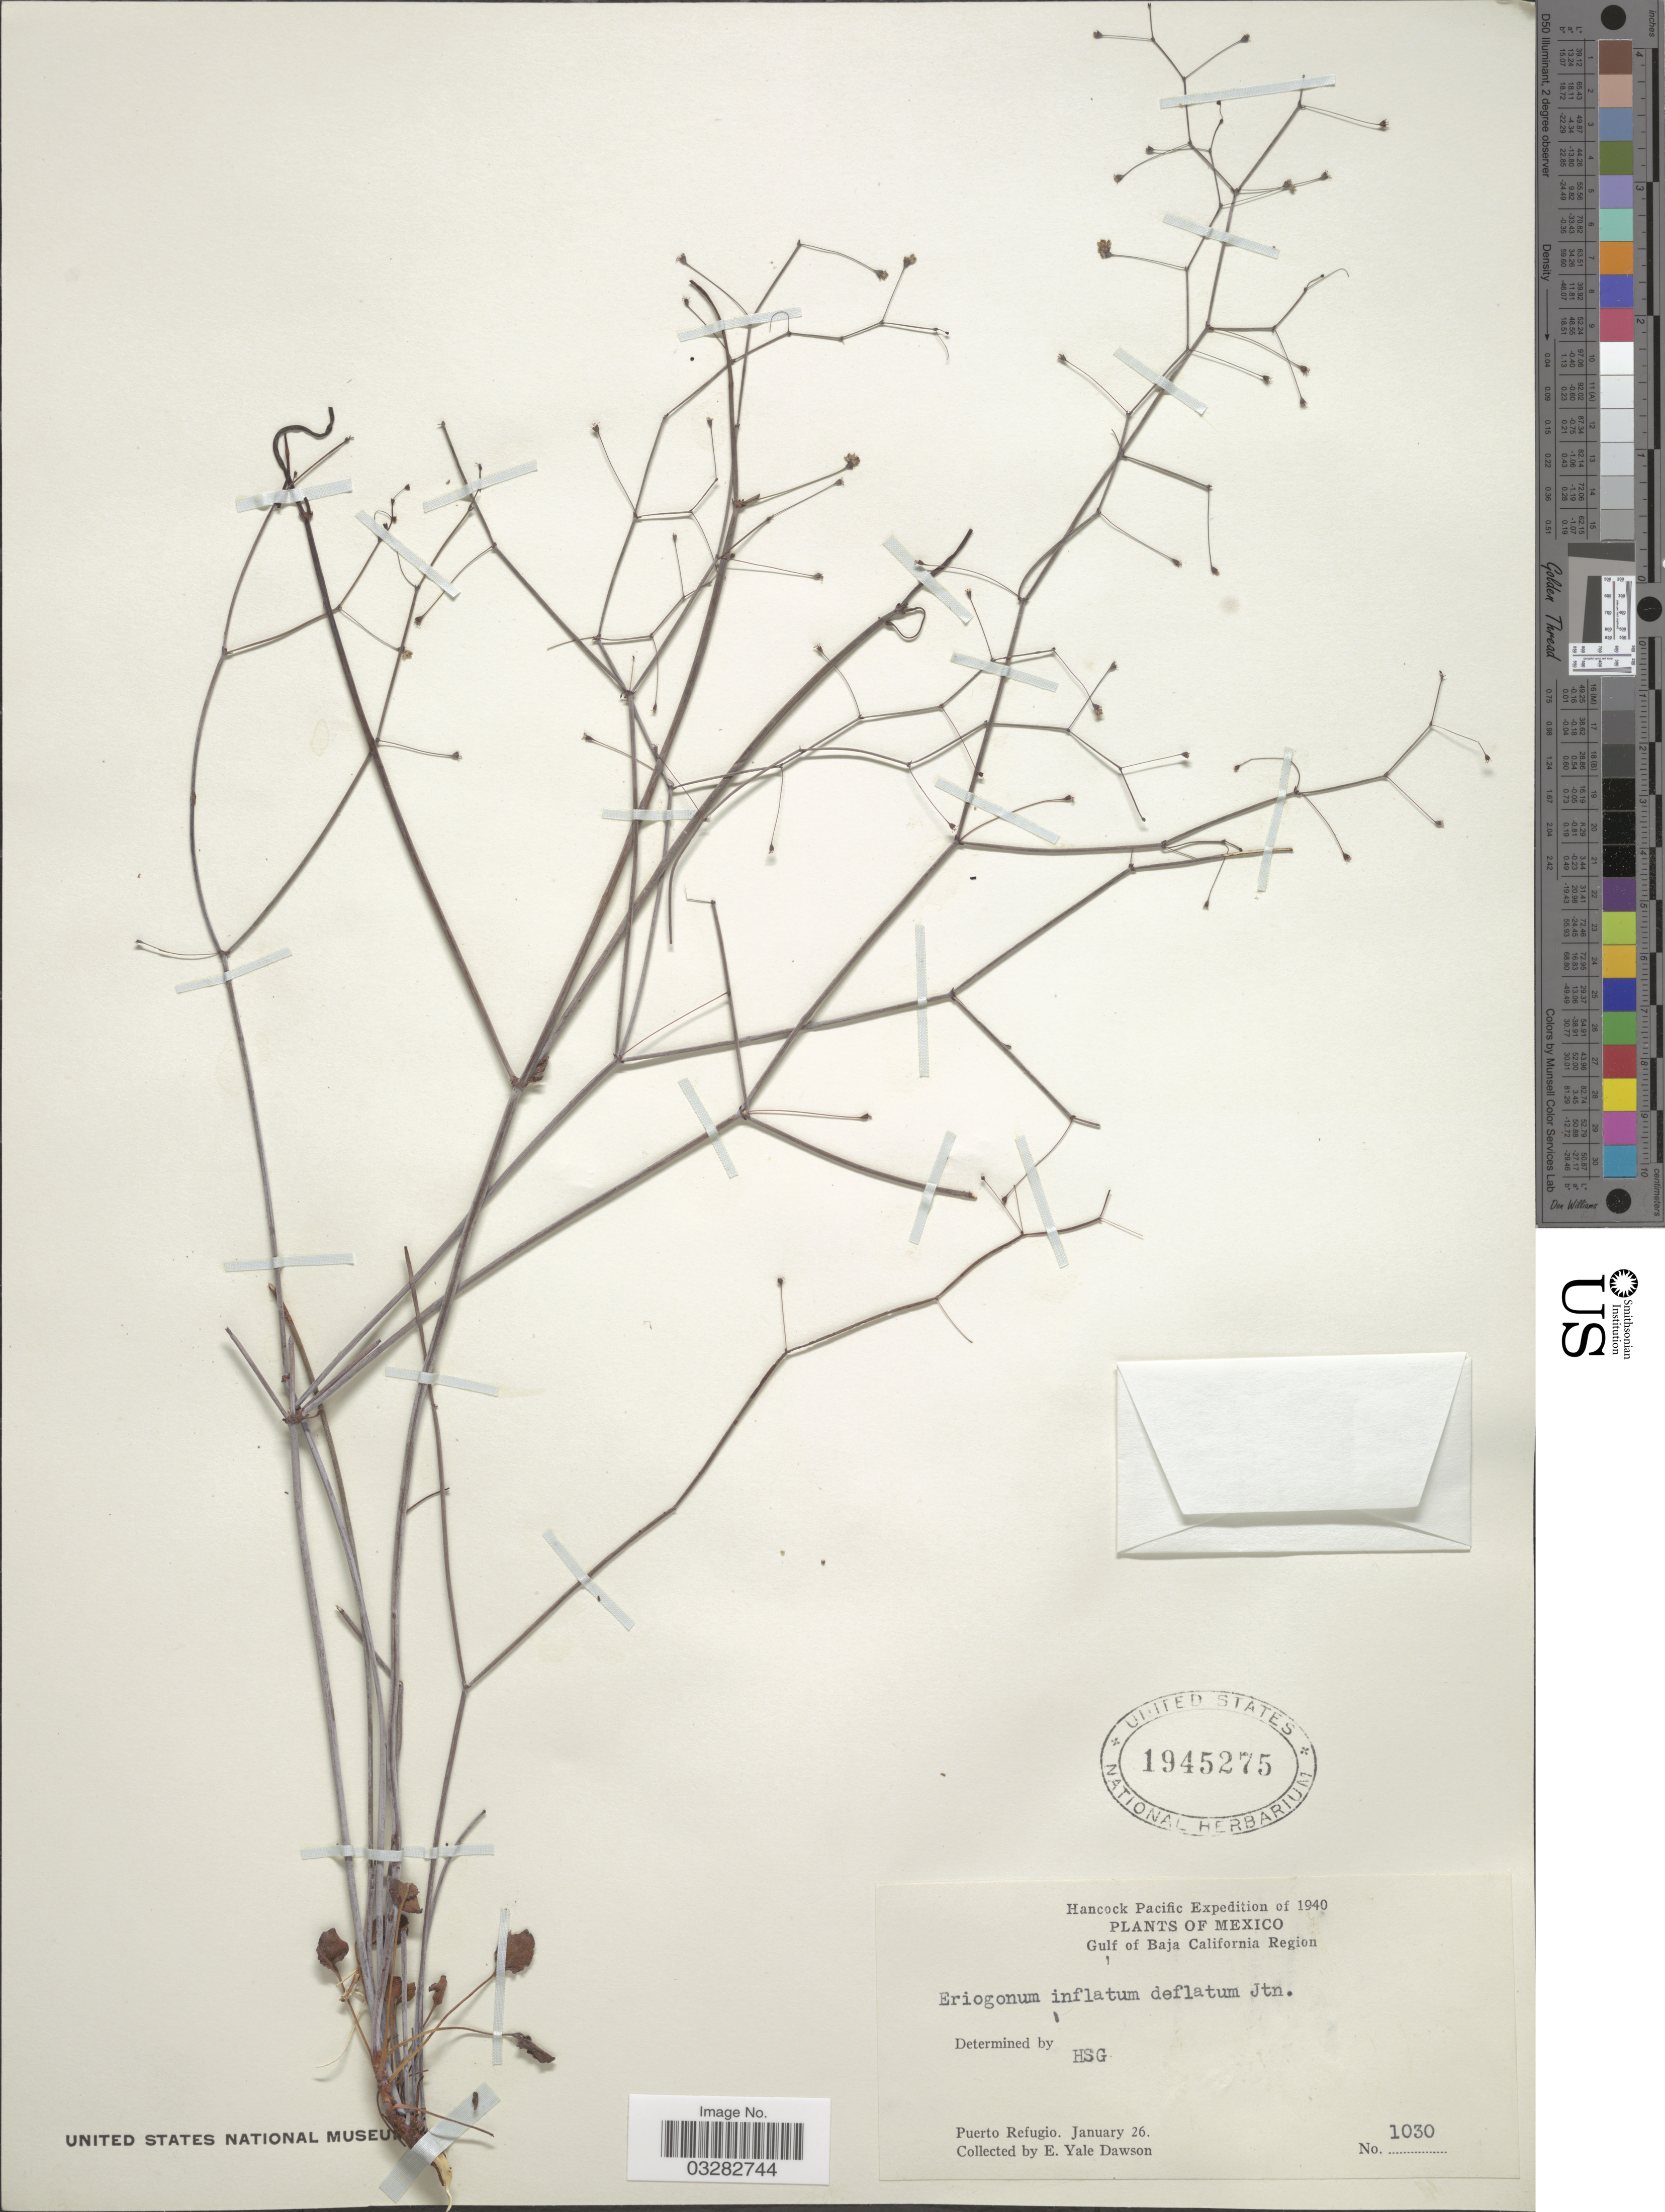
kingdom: Plantae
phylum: Tracheophyta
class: Magnoliopsida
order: Caryophyllales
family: Polygonaceae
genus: Eriogonum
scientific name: Eriogonum inflatum var. deflatum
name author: I.M. Johnst.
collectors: N. Yensen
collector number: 1030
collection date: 1940-01-26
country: Mexico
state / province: Baja California Norte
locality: Gulf of Baja California Region. Puerto Refugio.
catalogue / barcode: US 1945275